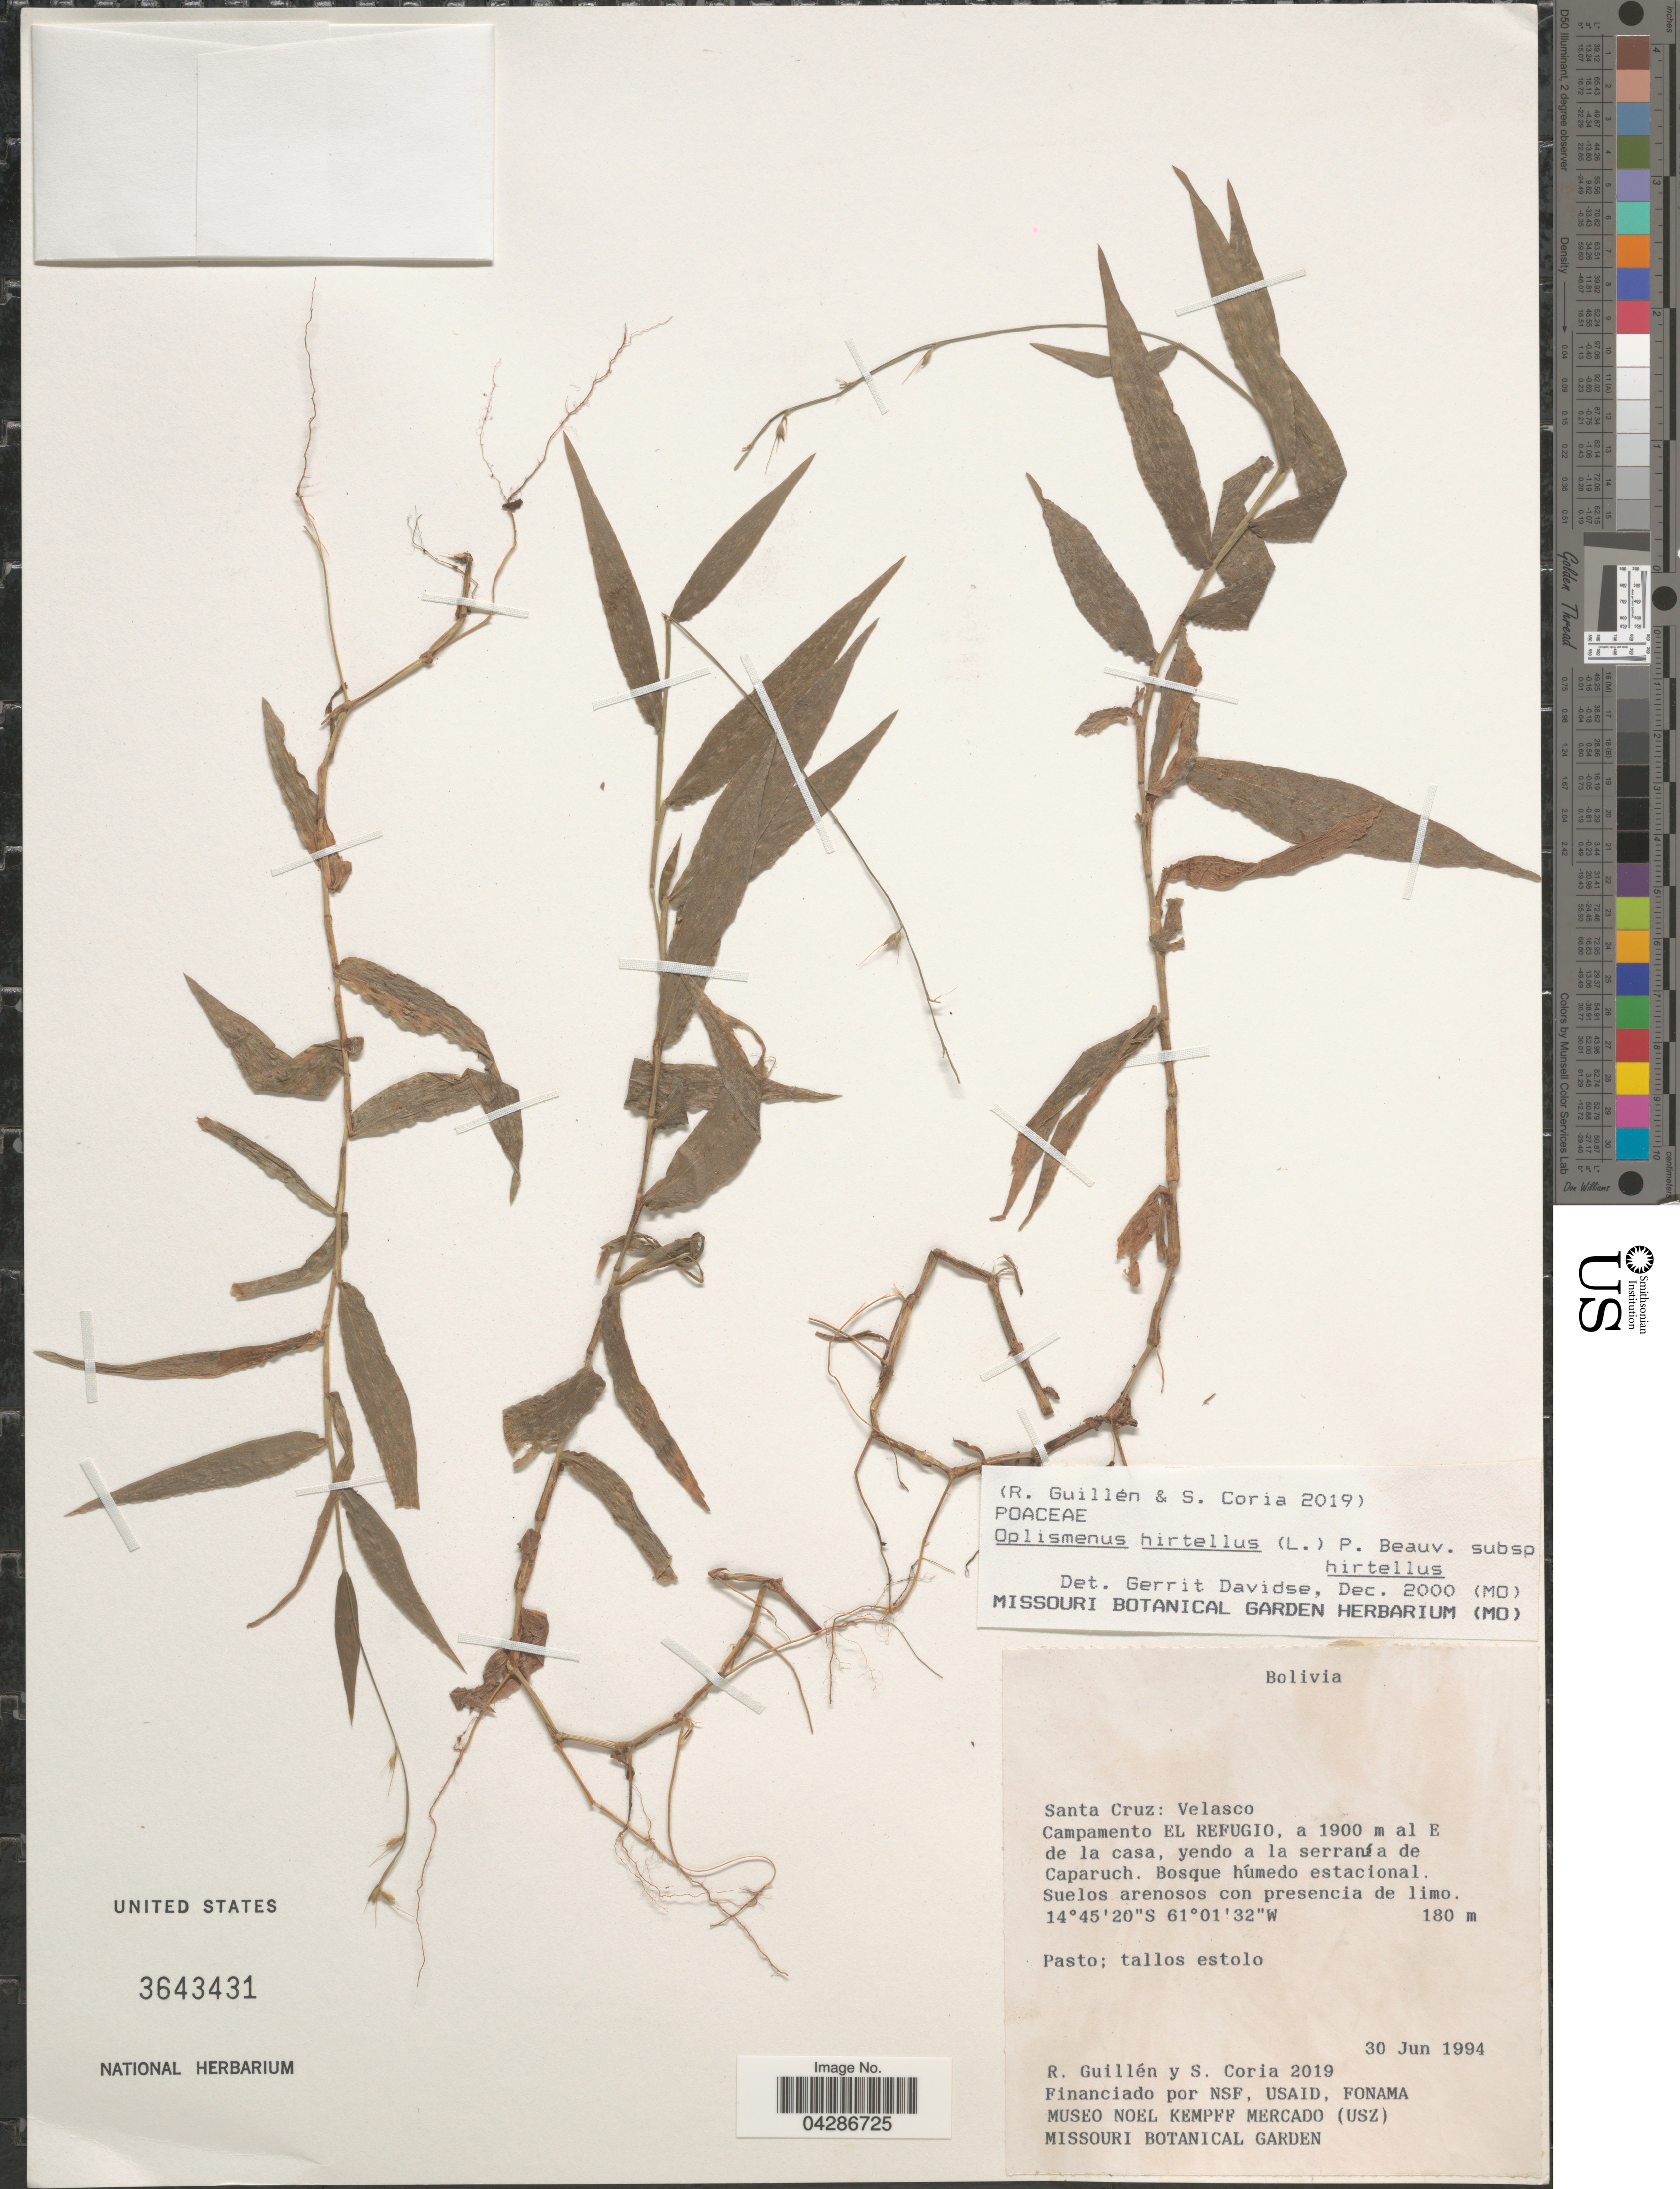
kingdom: Plantae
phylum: Tracheophyta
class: Liliopsida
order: Poales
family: Poaceae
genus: Oplismenus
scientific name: Oplismenus hirtellus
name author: (L.) P. Beauv.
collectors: R. Guillen & S. Coria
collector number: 2019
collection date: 1994-06-30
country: Bolivia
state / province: Santa Cruz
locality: Velasco. Campamento EL REFUGIO, a 1900 m al E de la casa, yendo a la serranía de Caparuch.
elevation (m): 180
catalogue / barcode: US 3643431